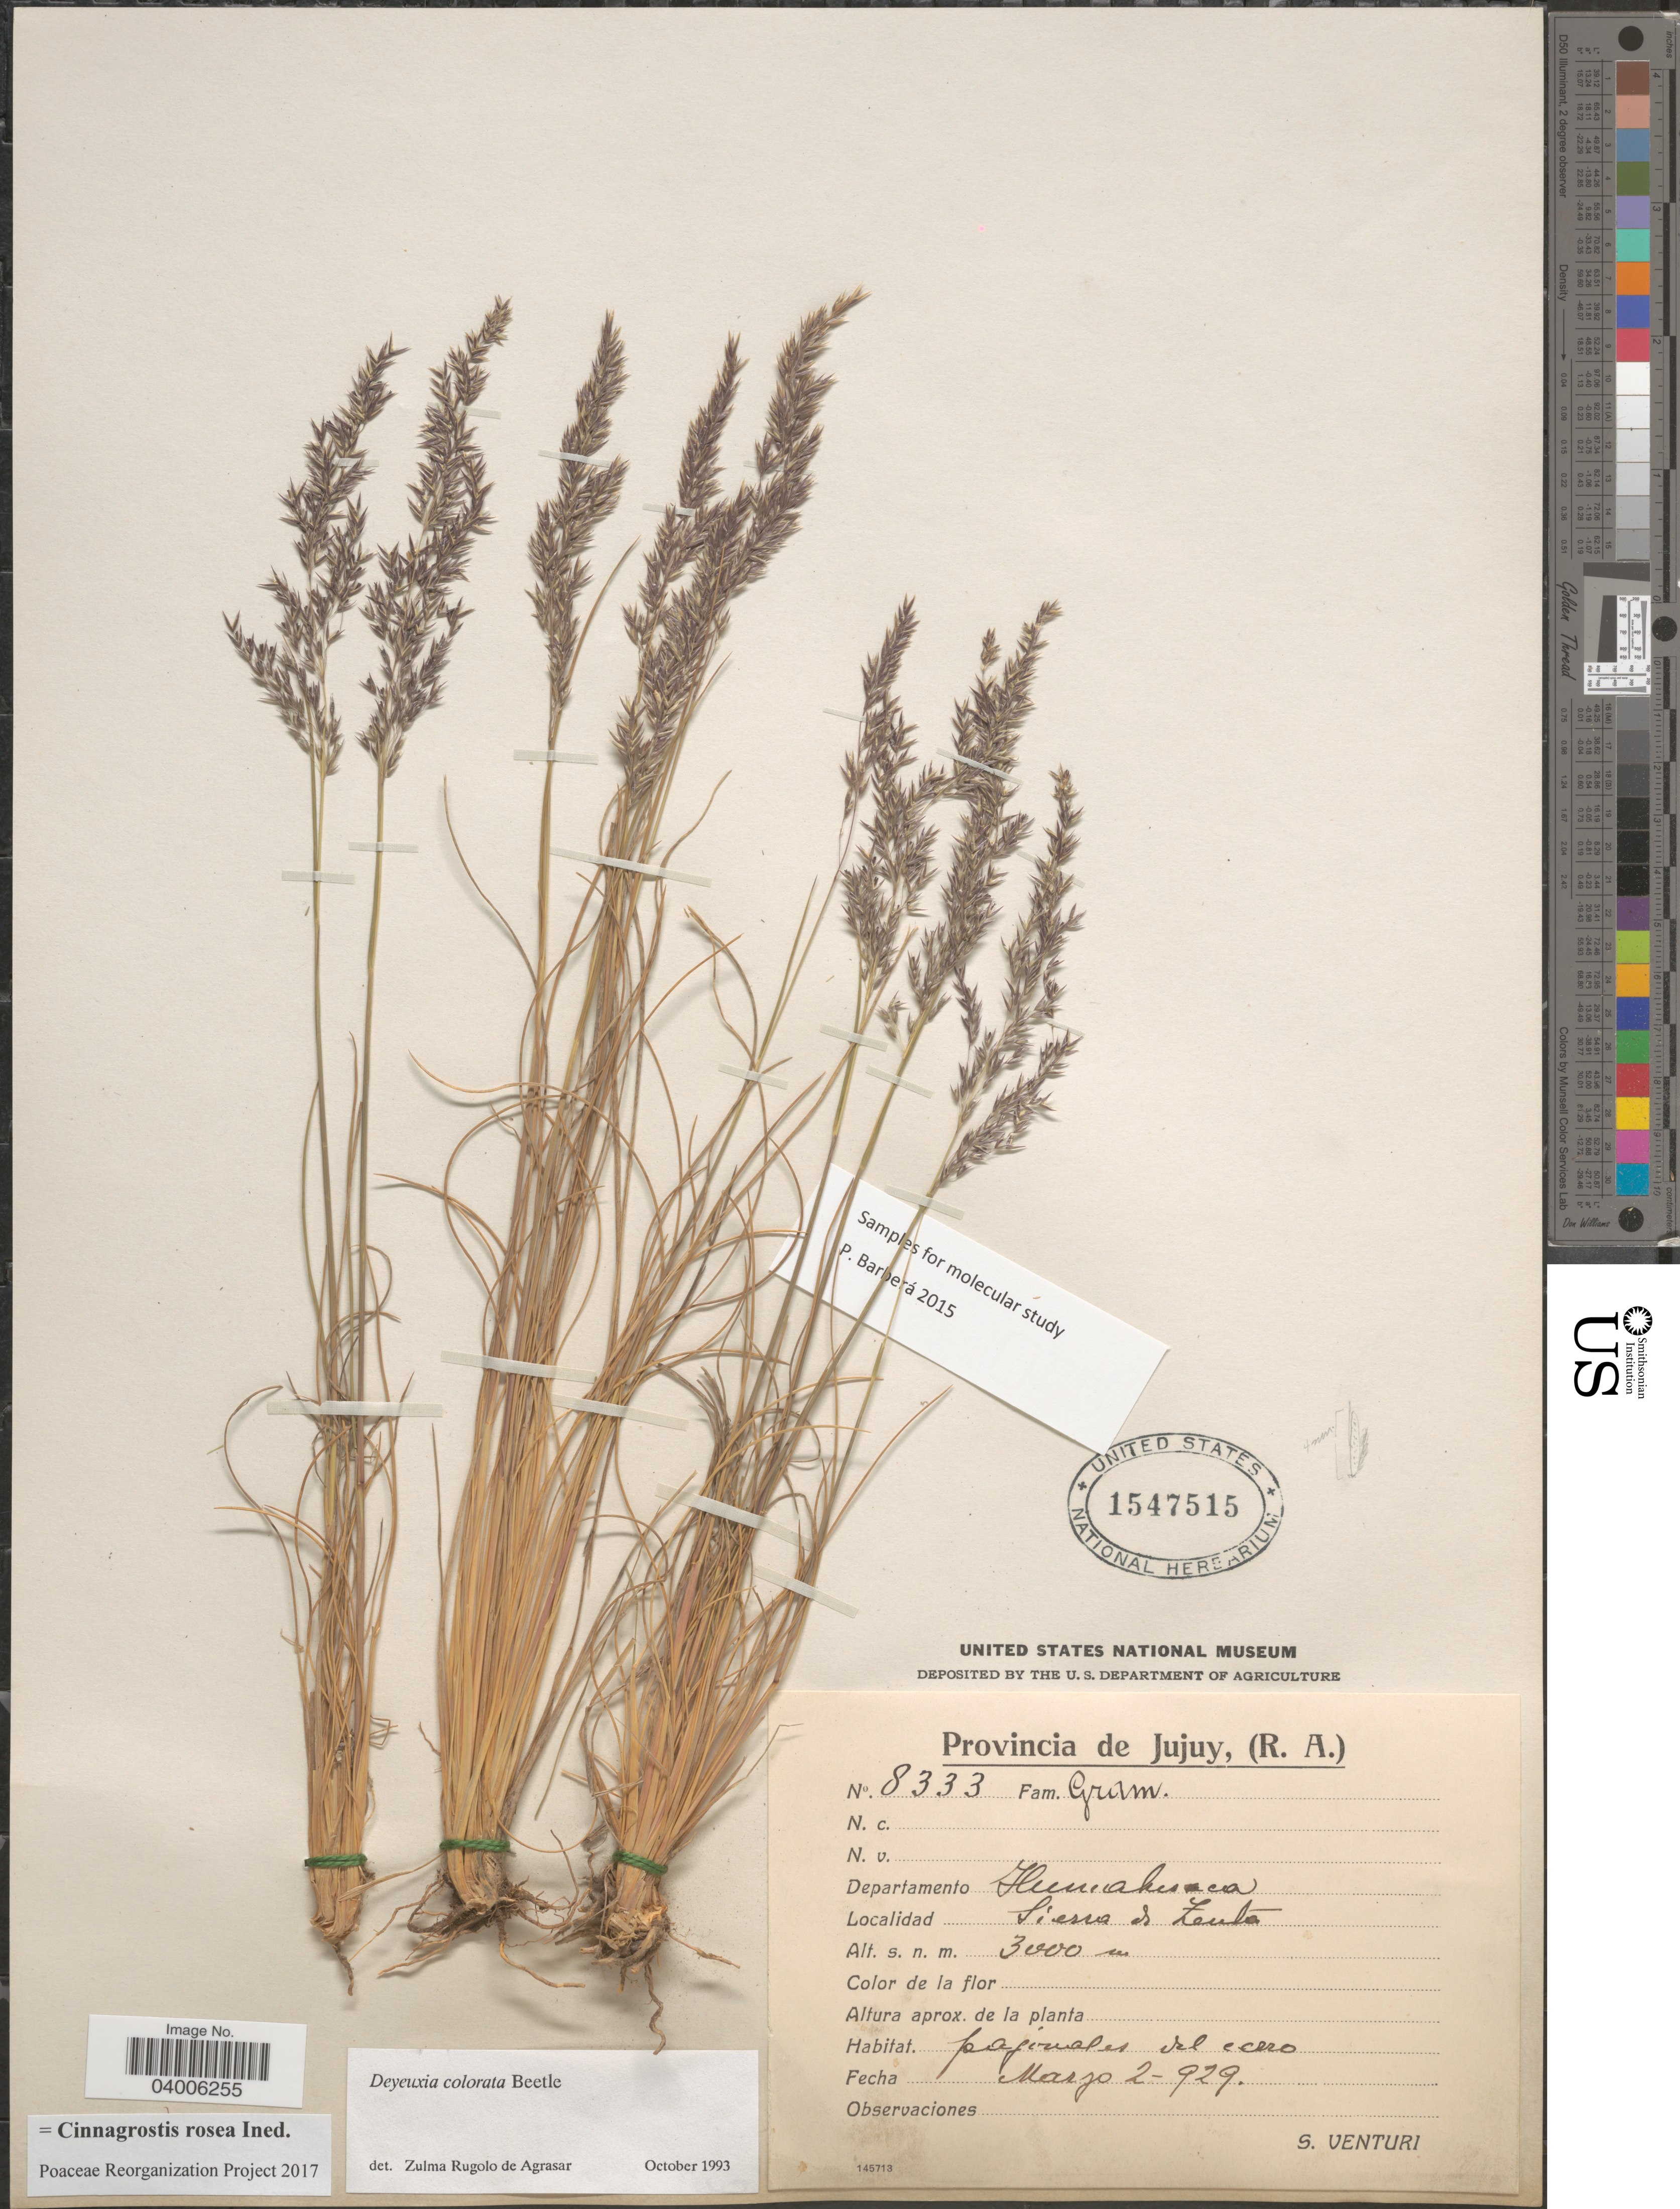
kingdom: Plantae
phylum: Tracheophyta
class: Liliopsida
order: Poales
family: Poaceae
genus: Cinnagrostis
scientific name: Cinnagrostis rosea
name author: (Griseb.) P.M. Peterson et al.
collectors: S. Venturi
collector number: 8333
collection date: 1929-03-02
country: Argentina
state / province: Jujuy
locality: Departamento Humahuaca. Sierra de Zenta.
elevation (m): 3000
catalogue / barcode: US 1547515